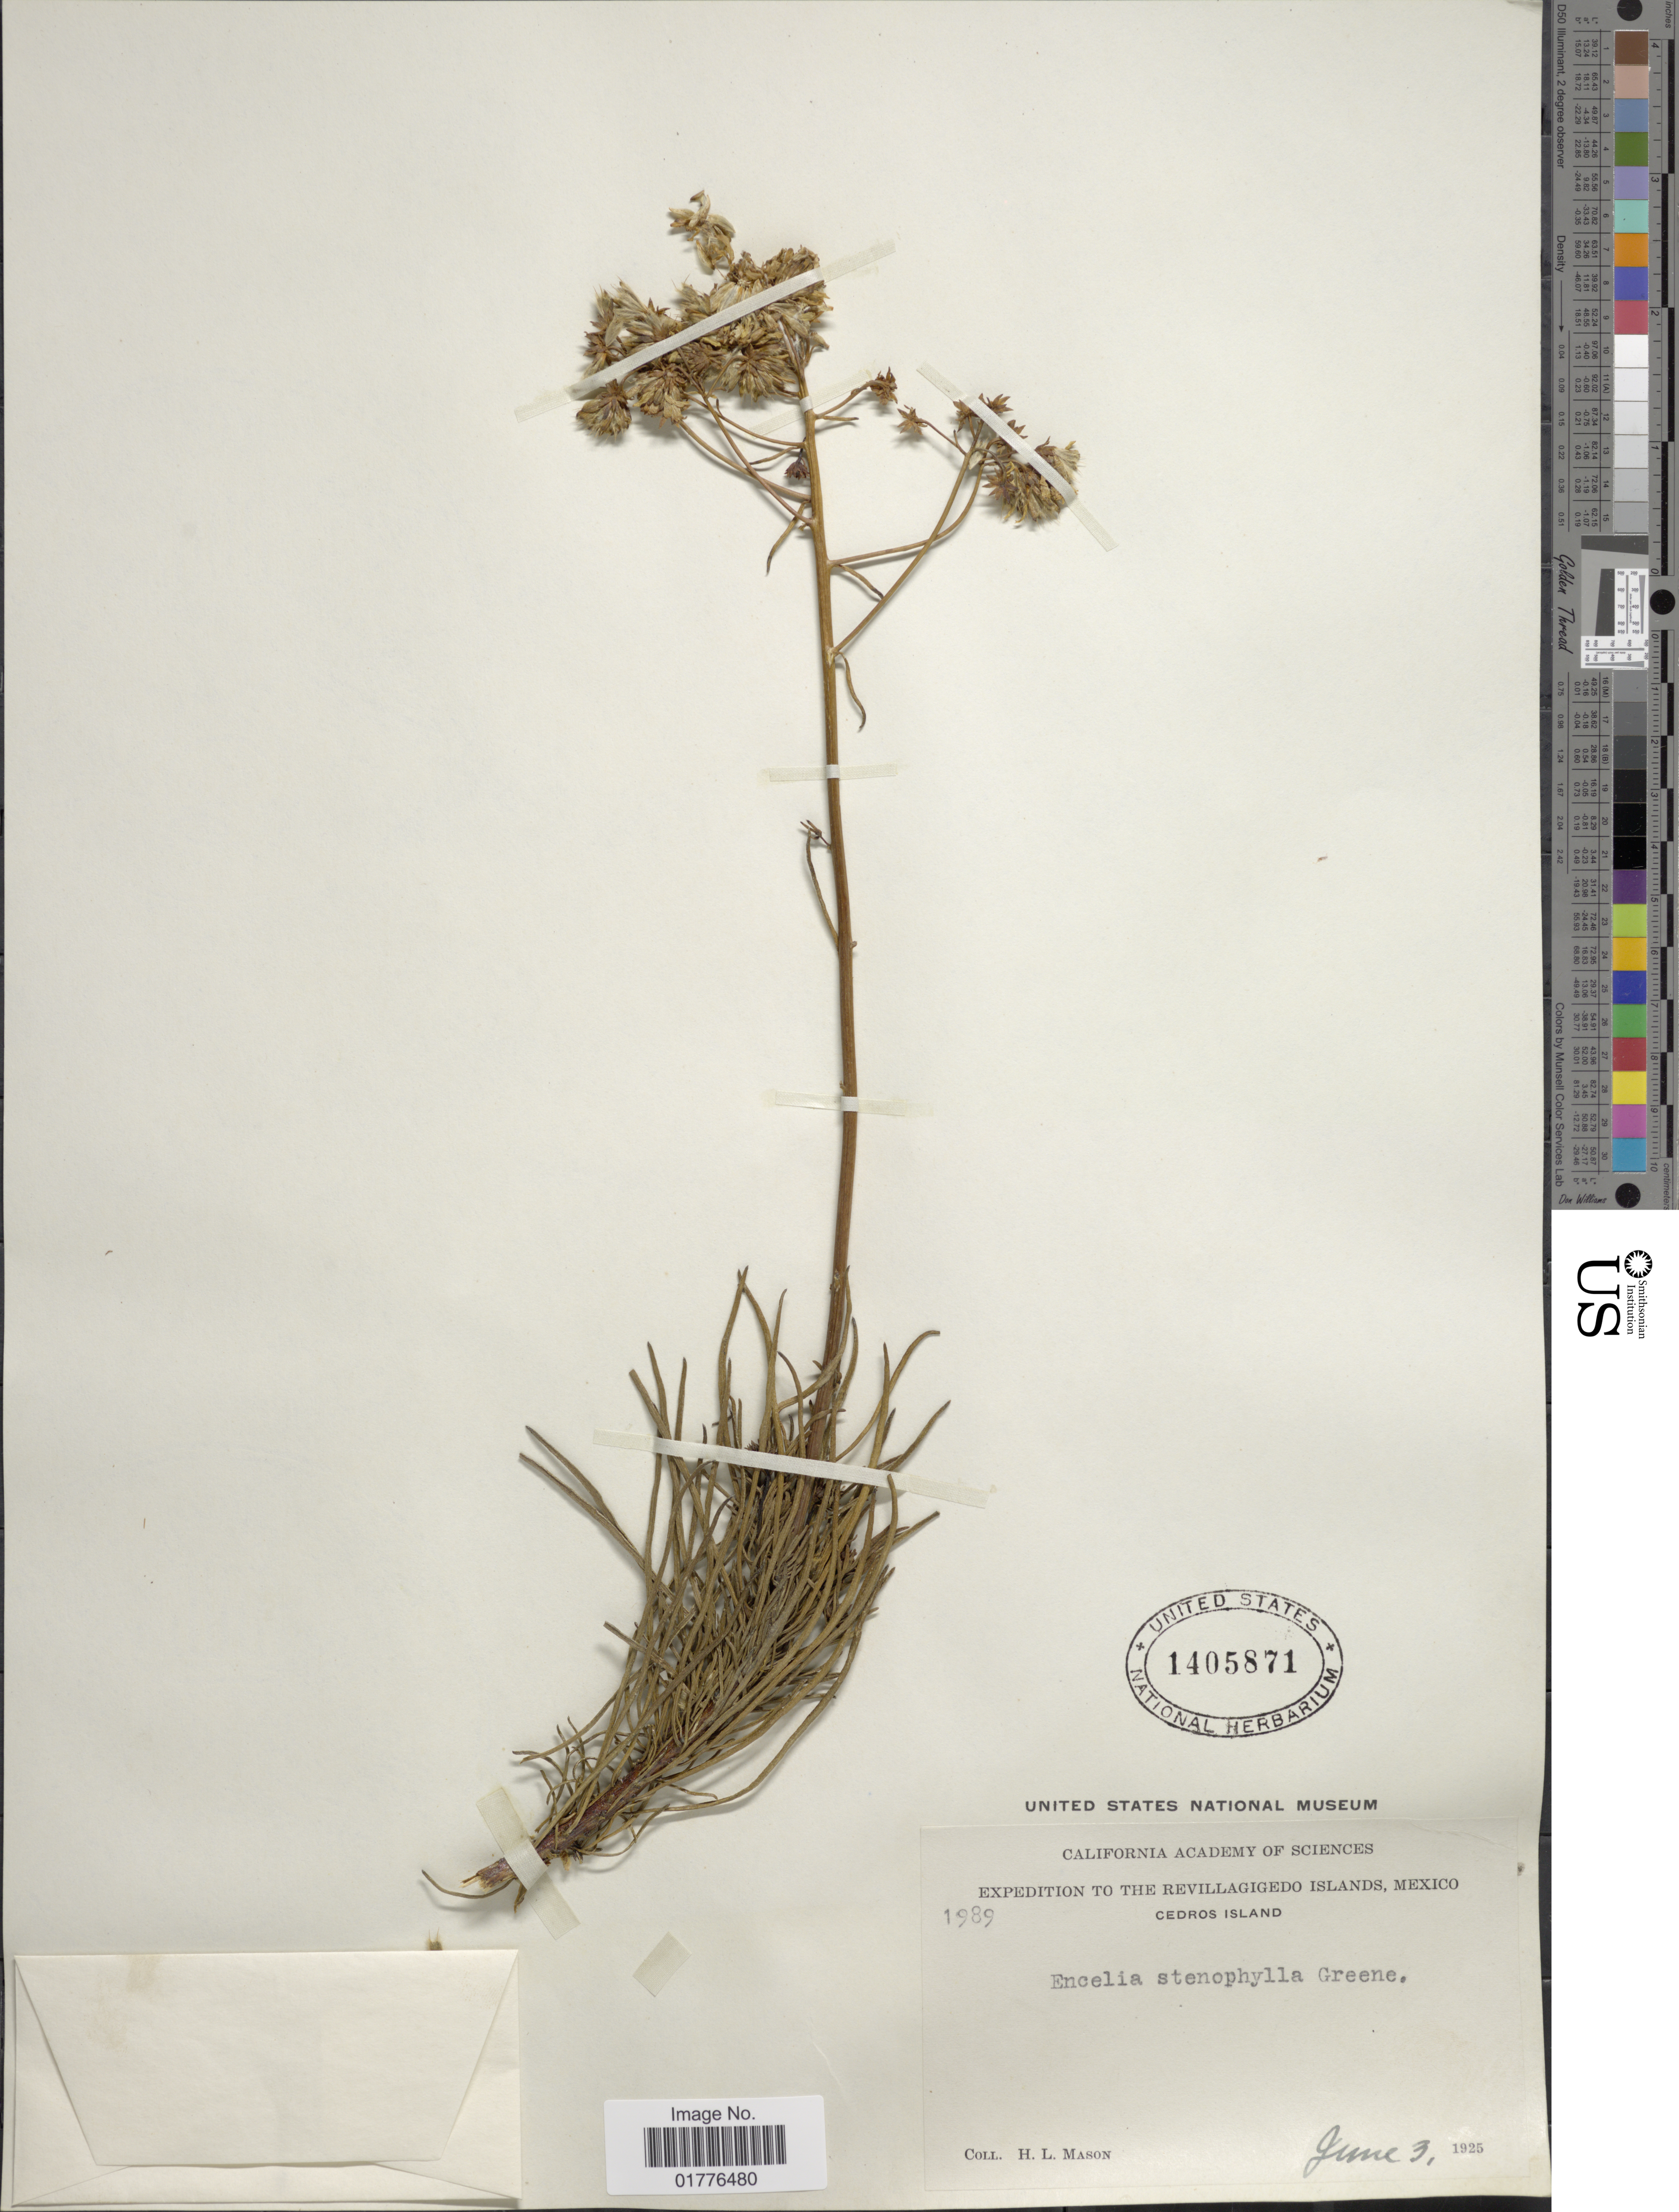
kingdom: Plantae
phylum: Tracheophyta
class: Magnoliopsida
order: Asterales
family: Asteraceae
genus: Encelia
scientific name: Encelia stenophylla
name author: Greene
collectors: H. L. Mason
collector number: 1989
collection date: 1925-06-03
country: Mexico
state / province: Colima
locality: Revillagigedo Islands. Cedros Island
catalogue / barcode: US 1405871